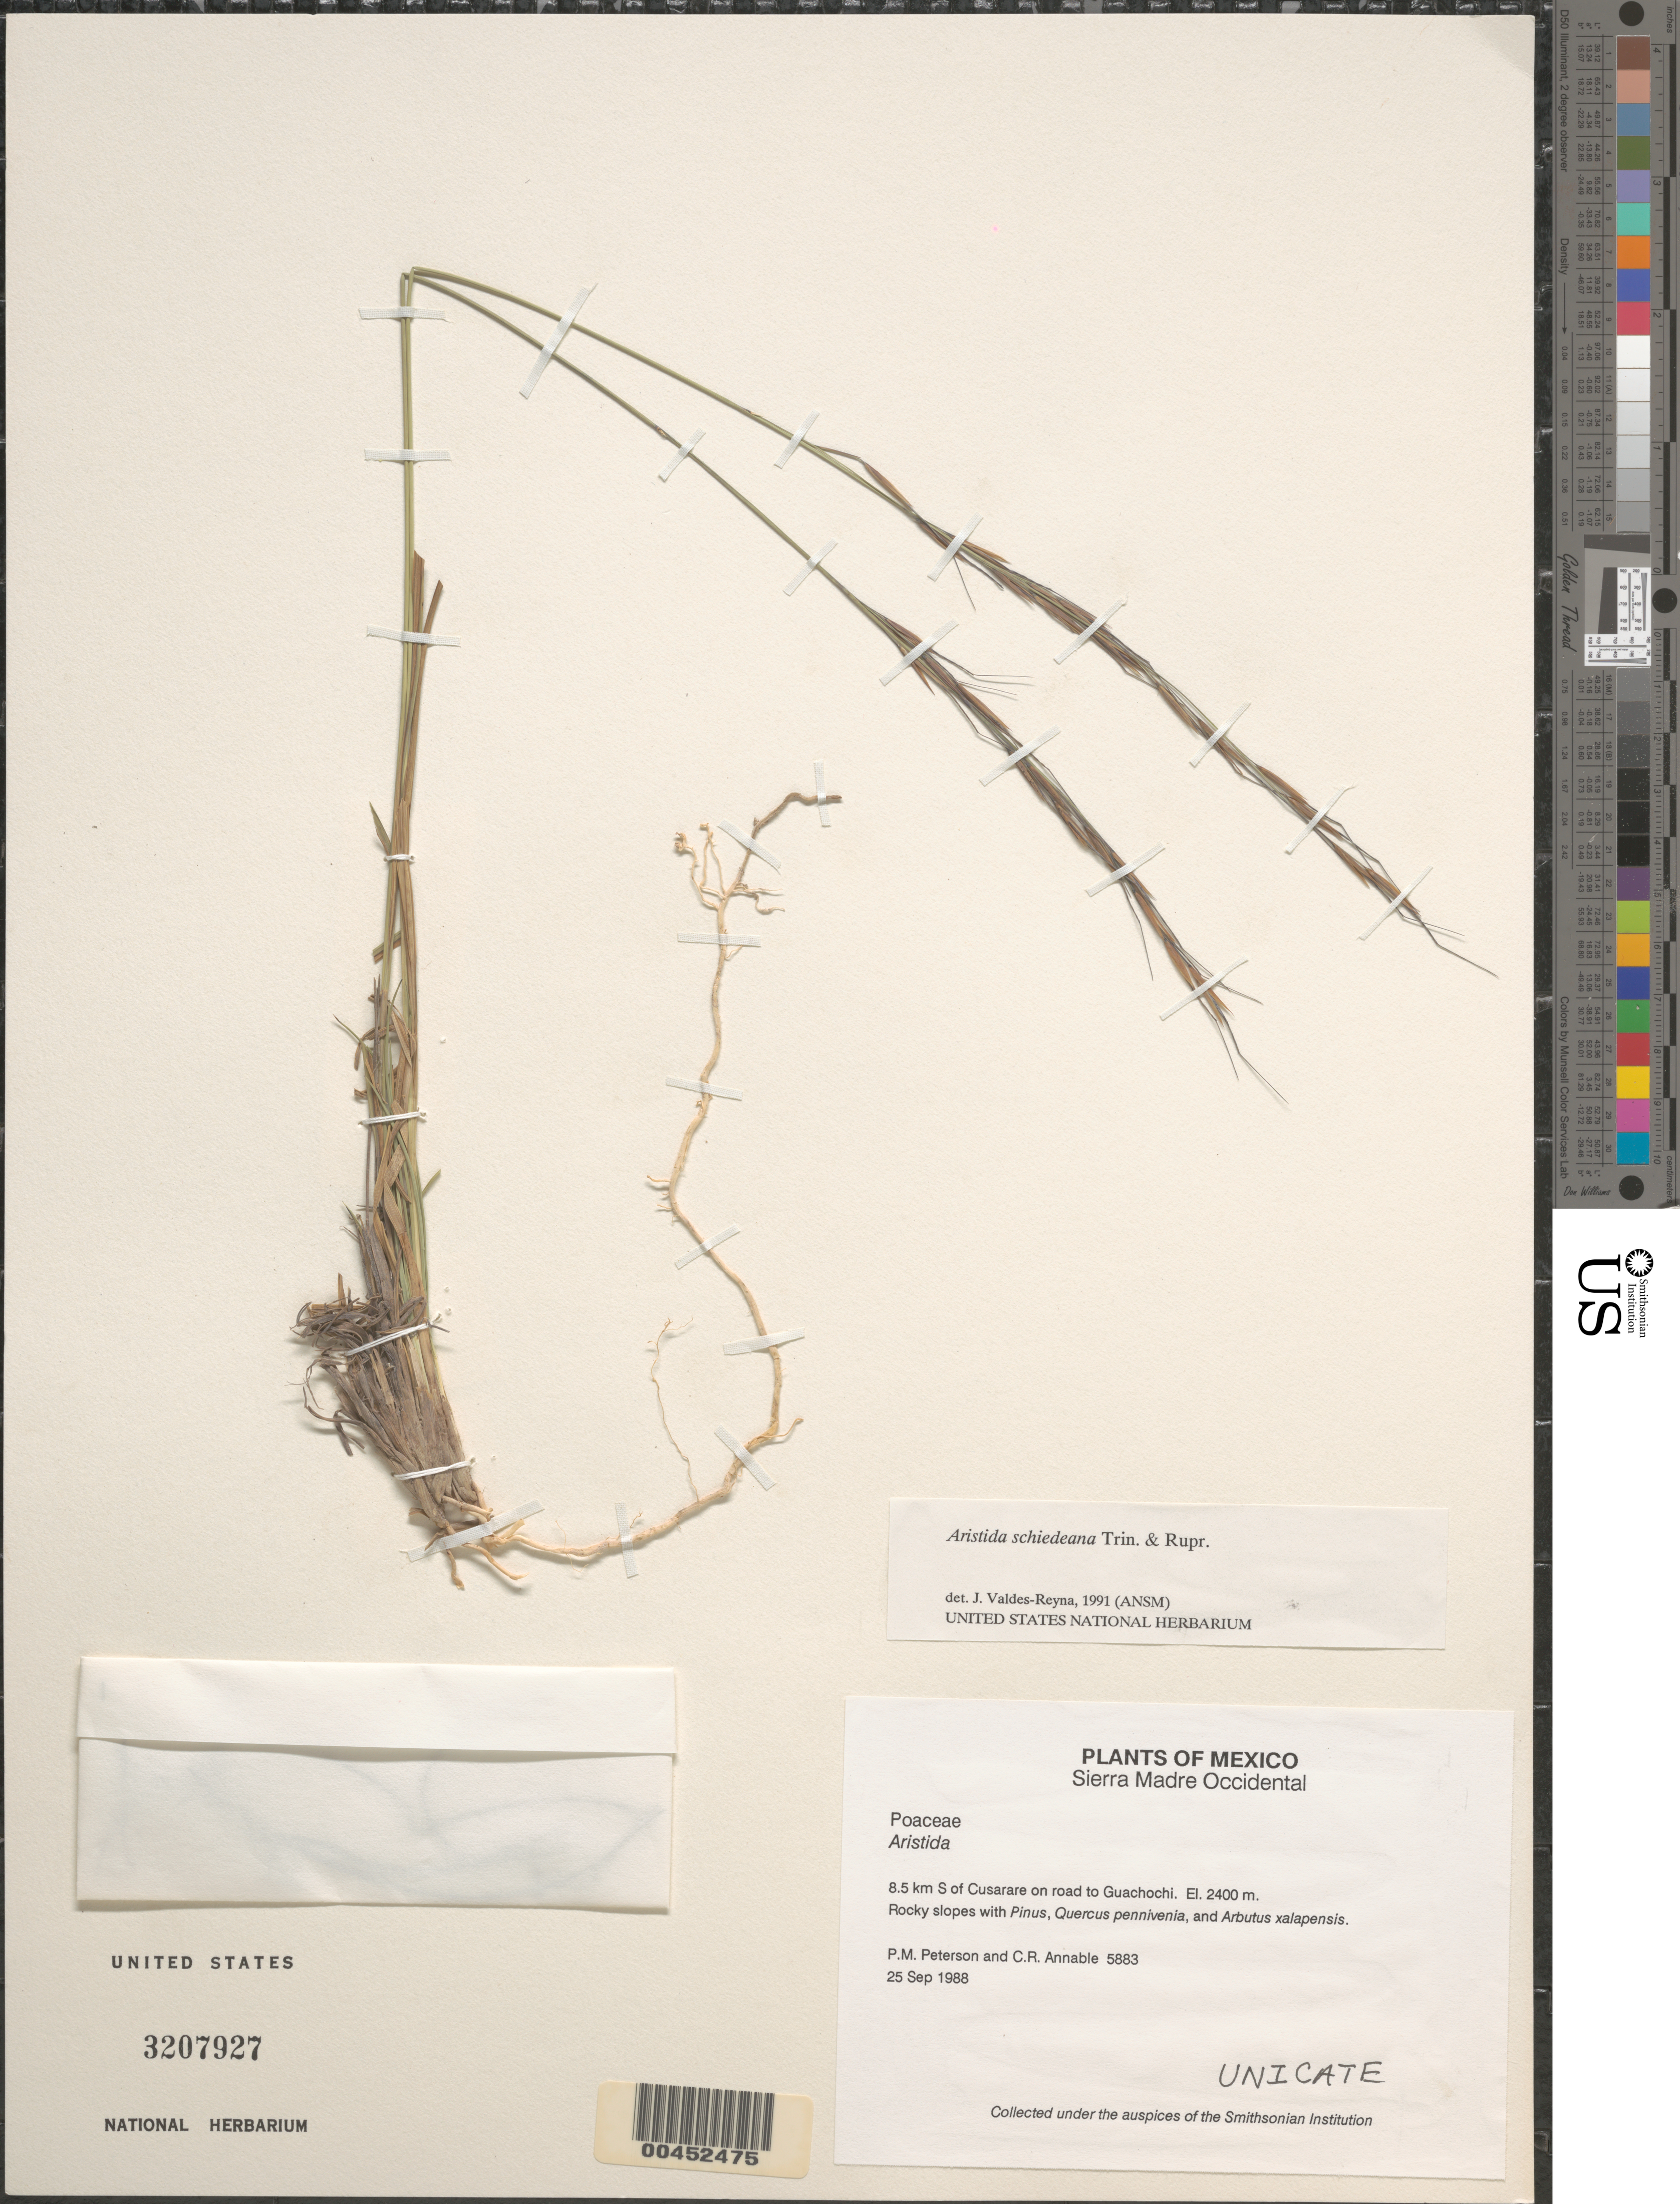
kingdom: Plantae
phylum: Tracheophyta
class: Liliopsida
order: Poales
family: Poaceae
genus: Aristida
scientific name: Aristida schiedeana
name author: Trin. & Rupr.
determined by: Valdés-Reyna, Jesús, (ANSM), Universidad Autonoma Agraria Antonio Narro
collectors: P. M. Peterson & C. R. Annable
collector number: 05883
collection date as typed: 25 Sep 1988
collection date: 1988-09-25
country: Mexico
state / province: Chihuahua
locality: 8.5 km S of Cusarare on road to Guachochi.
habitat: Rocky slopes with Pinus, Quercus pennivenia, and Arbutus xalapensis.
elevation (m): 2400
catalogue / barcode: US 3207927